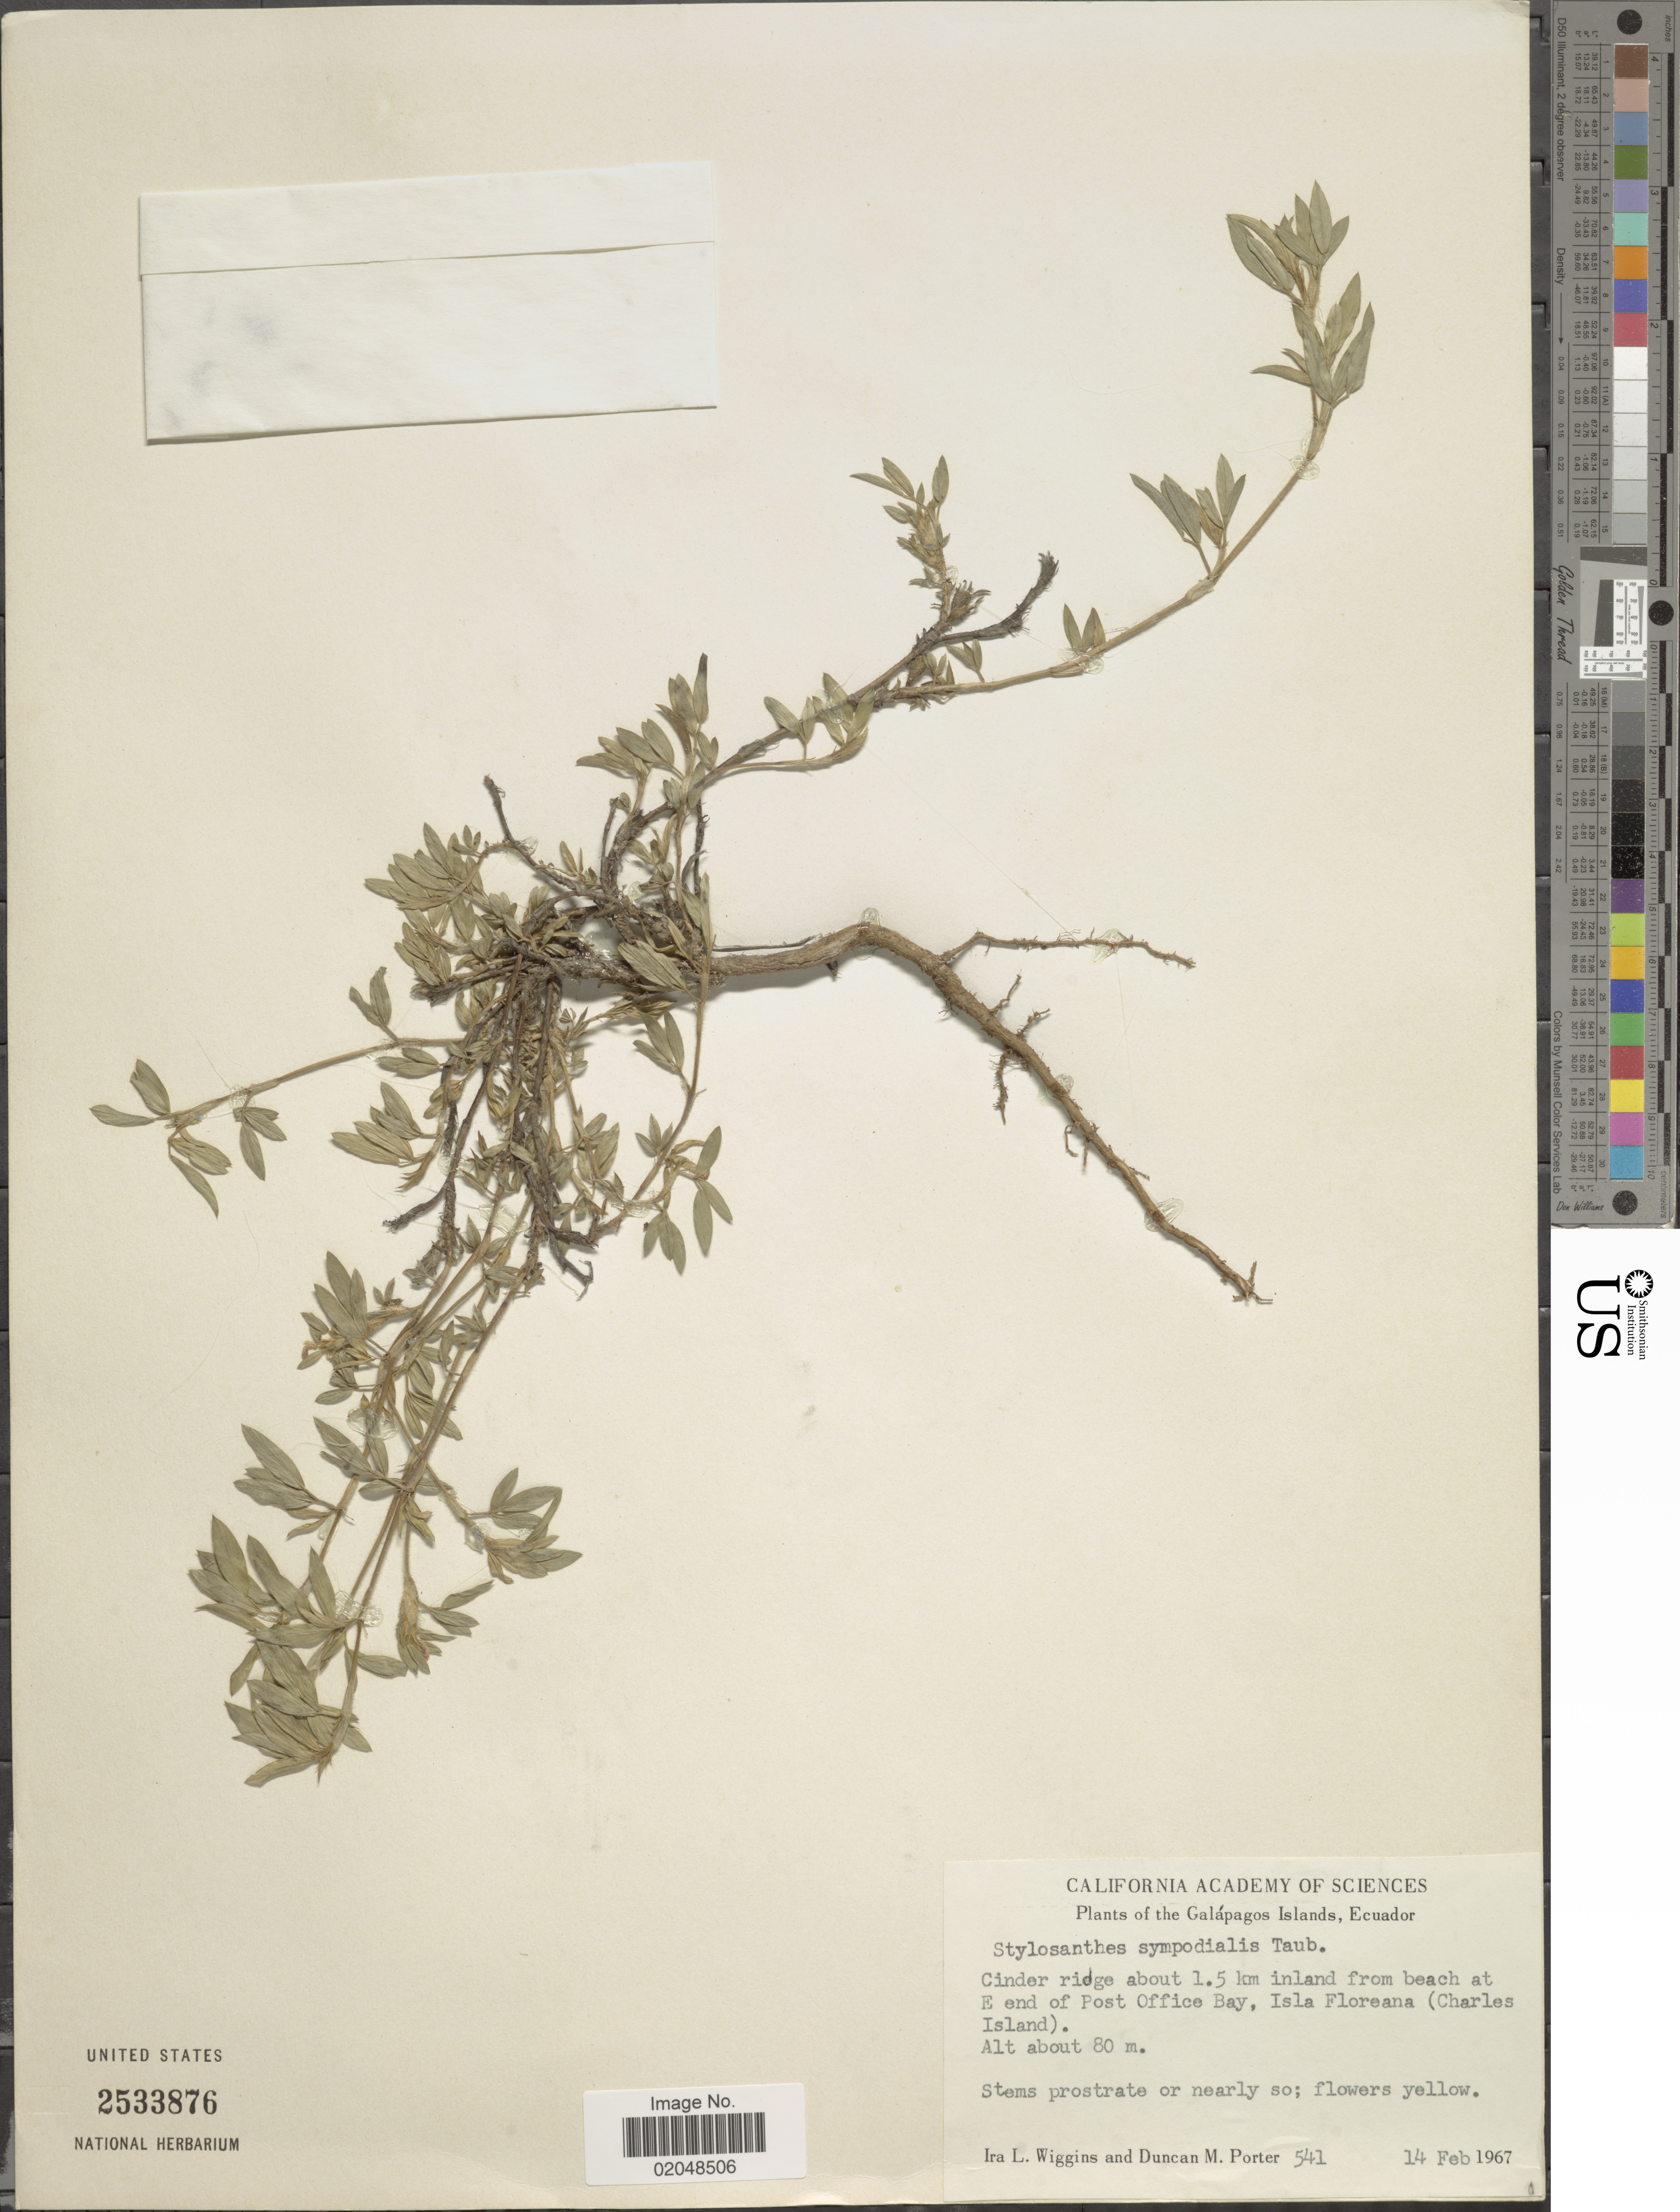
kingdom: Plantae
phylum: Tracheophyta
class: Magnoliopsida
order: Fabales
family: Fabaceae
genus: Stylosanthes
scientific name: Stylosanthes sympodialis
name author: Taub.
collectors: I. L. Wiggins & D. Porter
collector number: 541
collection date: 1967-02-14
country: Ecuador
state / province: Colón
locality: Galapagos Islands, Cinder ridge about 1.5 km inland from beach at E end of Post Office Bay, Isla Floreana (Charles island)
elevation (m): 80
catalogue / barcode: US 2533876